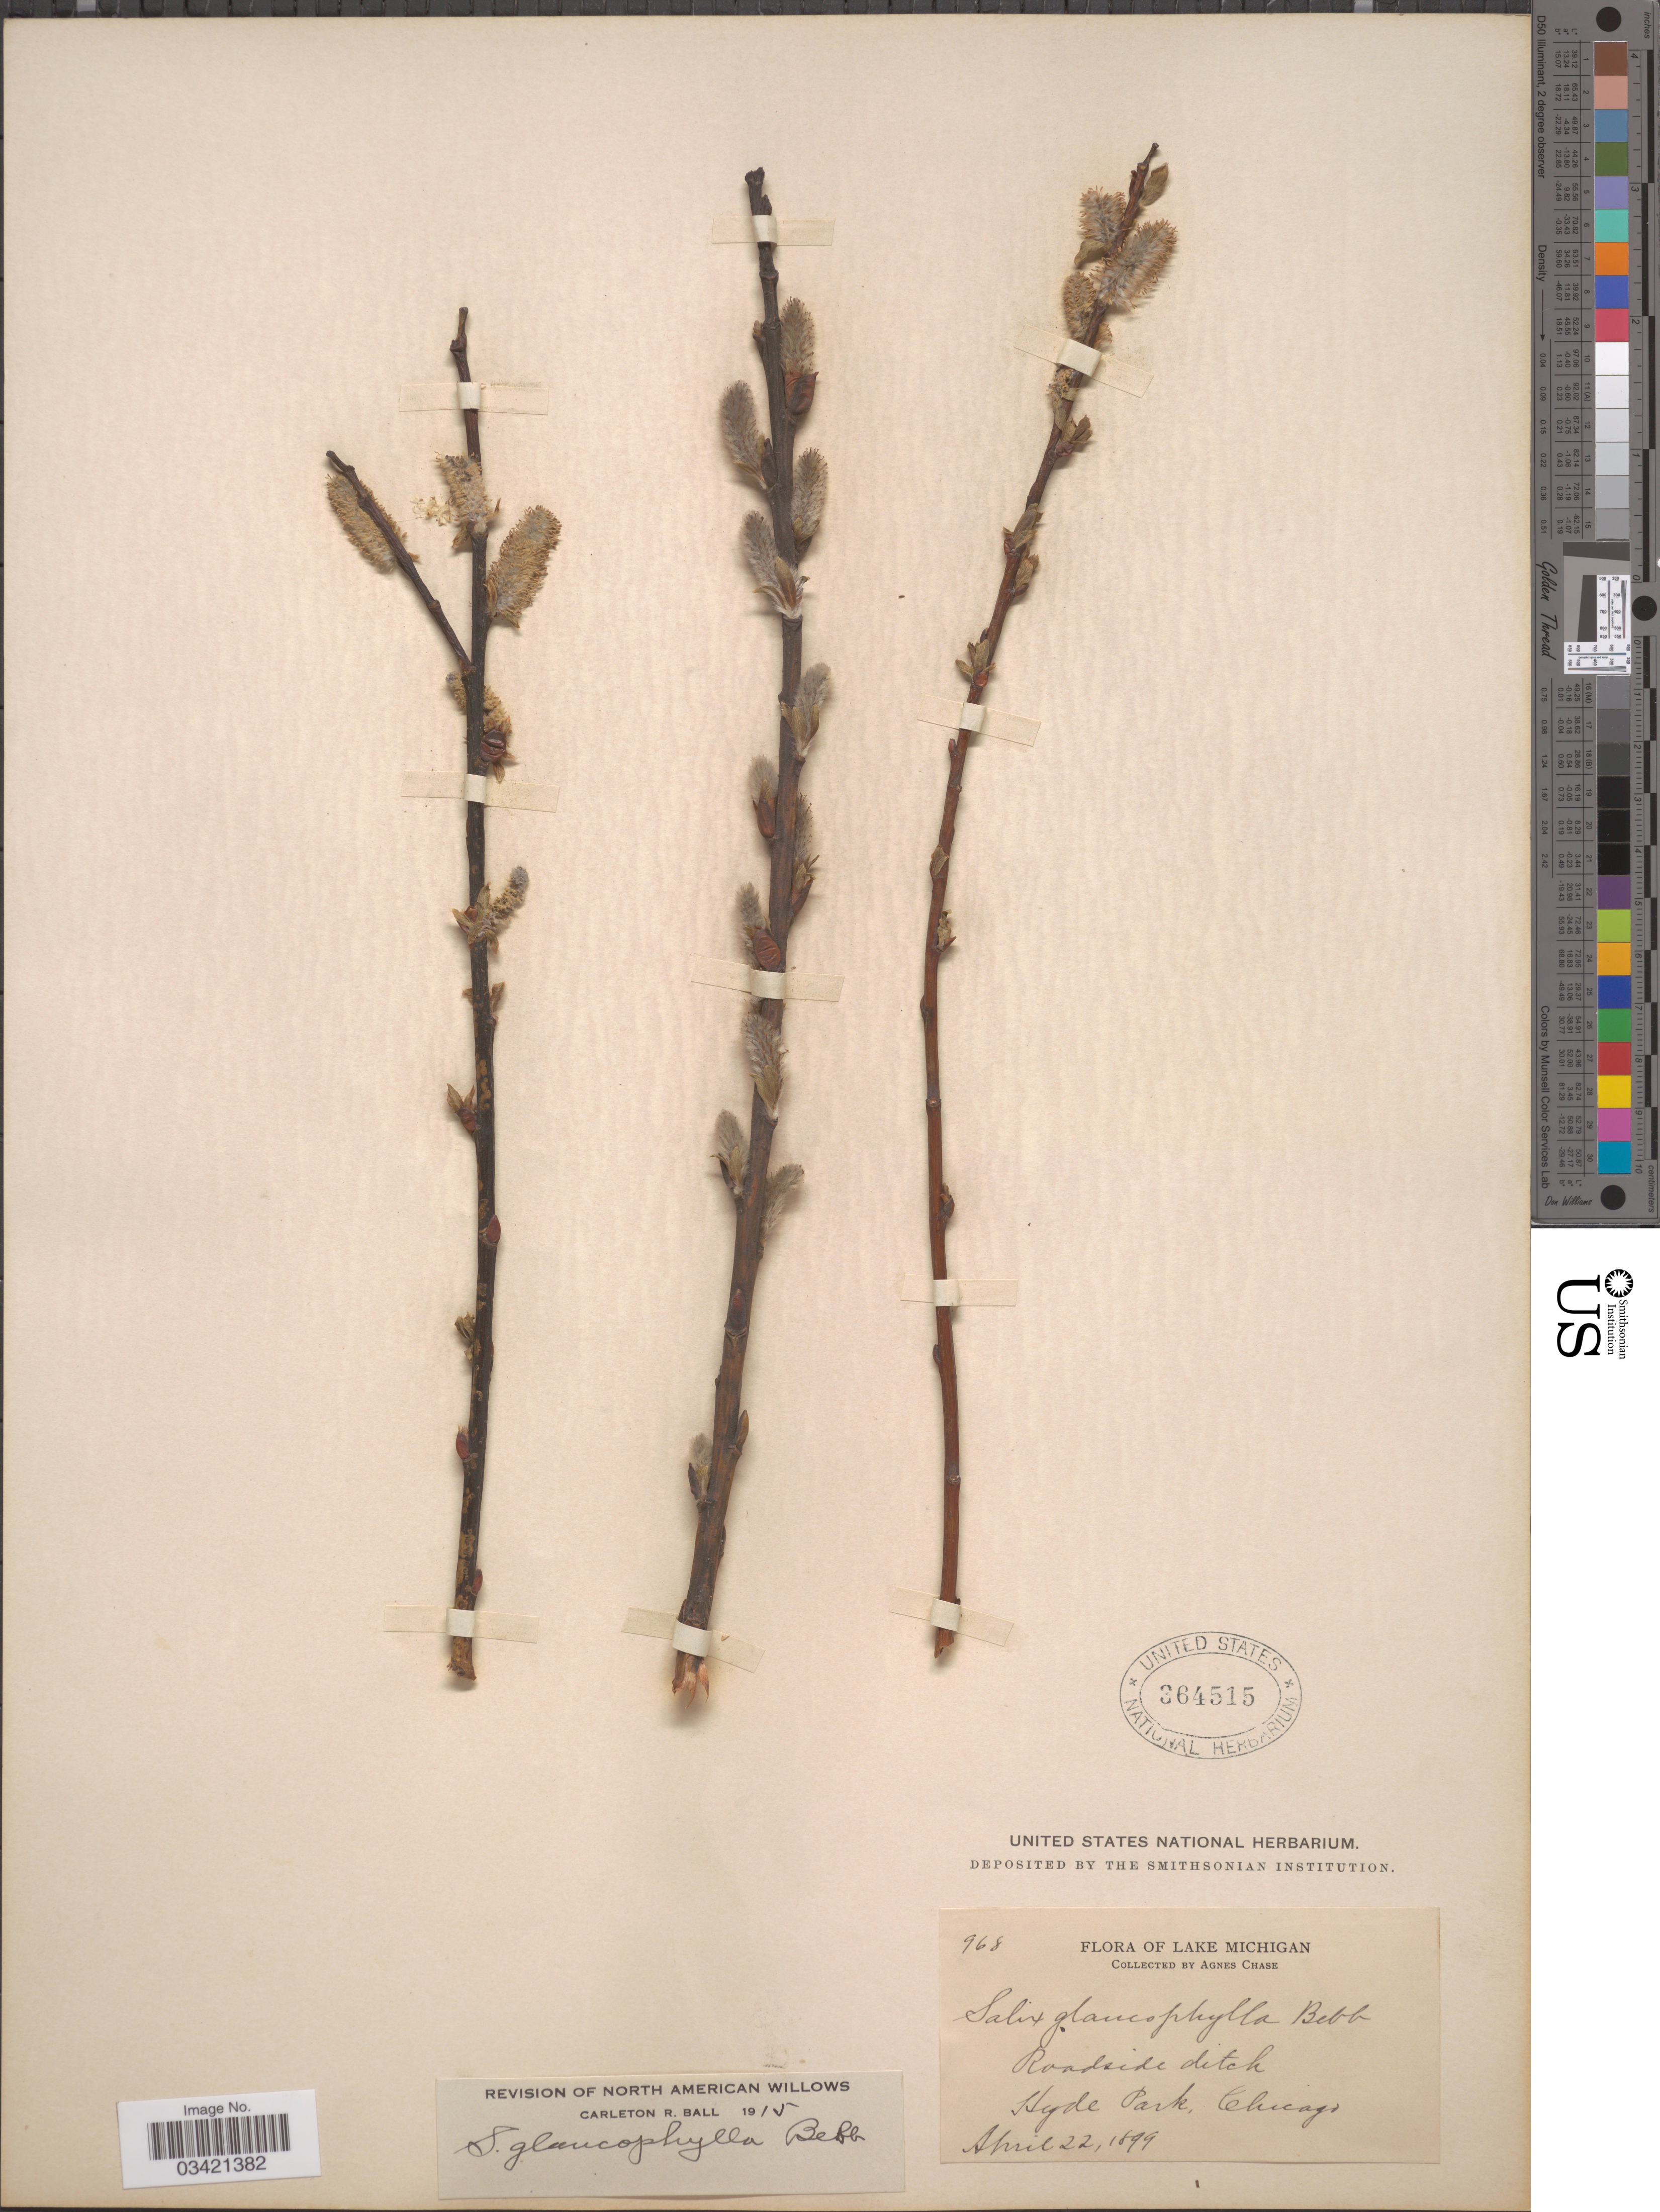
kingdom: Plantae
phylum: Tracheophyta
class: Magnoliopsida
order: Malpighiales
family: Salicaceae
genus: Salix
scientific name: Salix glaucophylla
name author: Andersson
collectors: A. Chase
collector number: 968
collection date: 1899-04-22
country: United States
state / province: Illinois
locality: Lake Michigan. Roadside ditch. Hyde Park, Chicago.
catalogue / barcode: US 364515